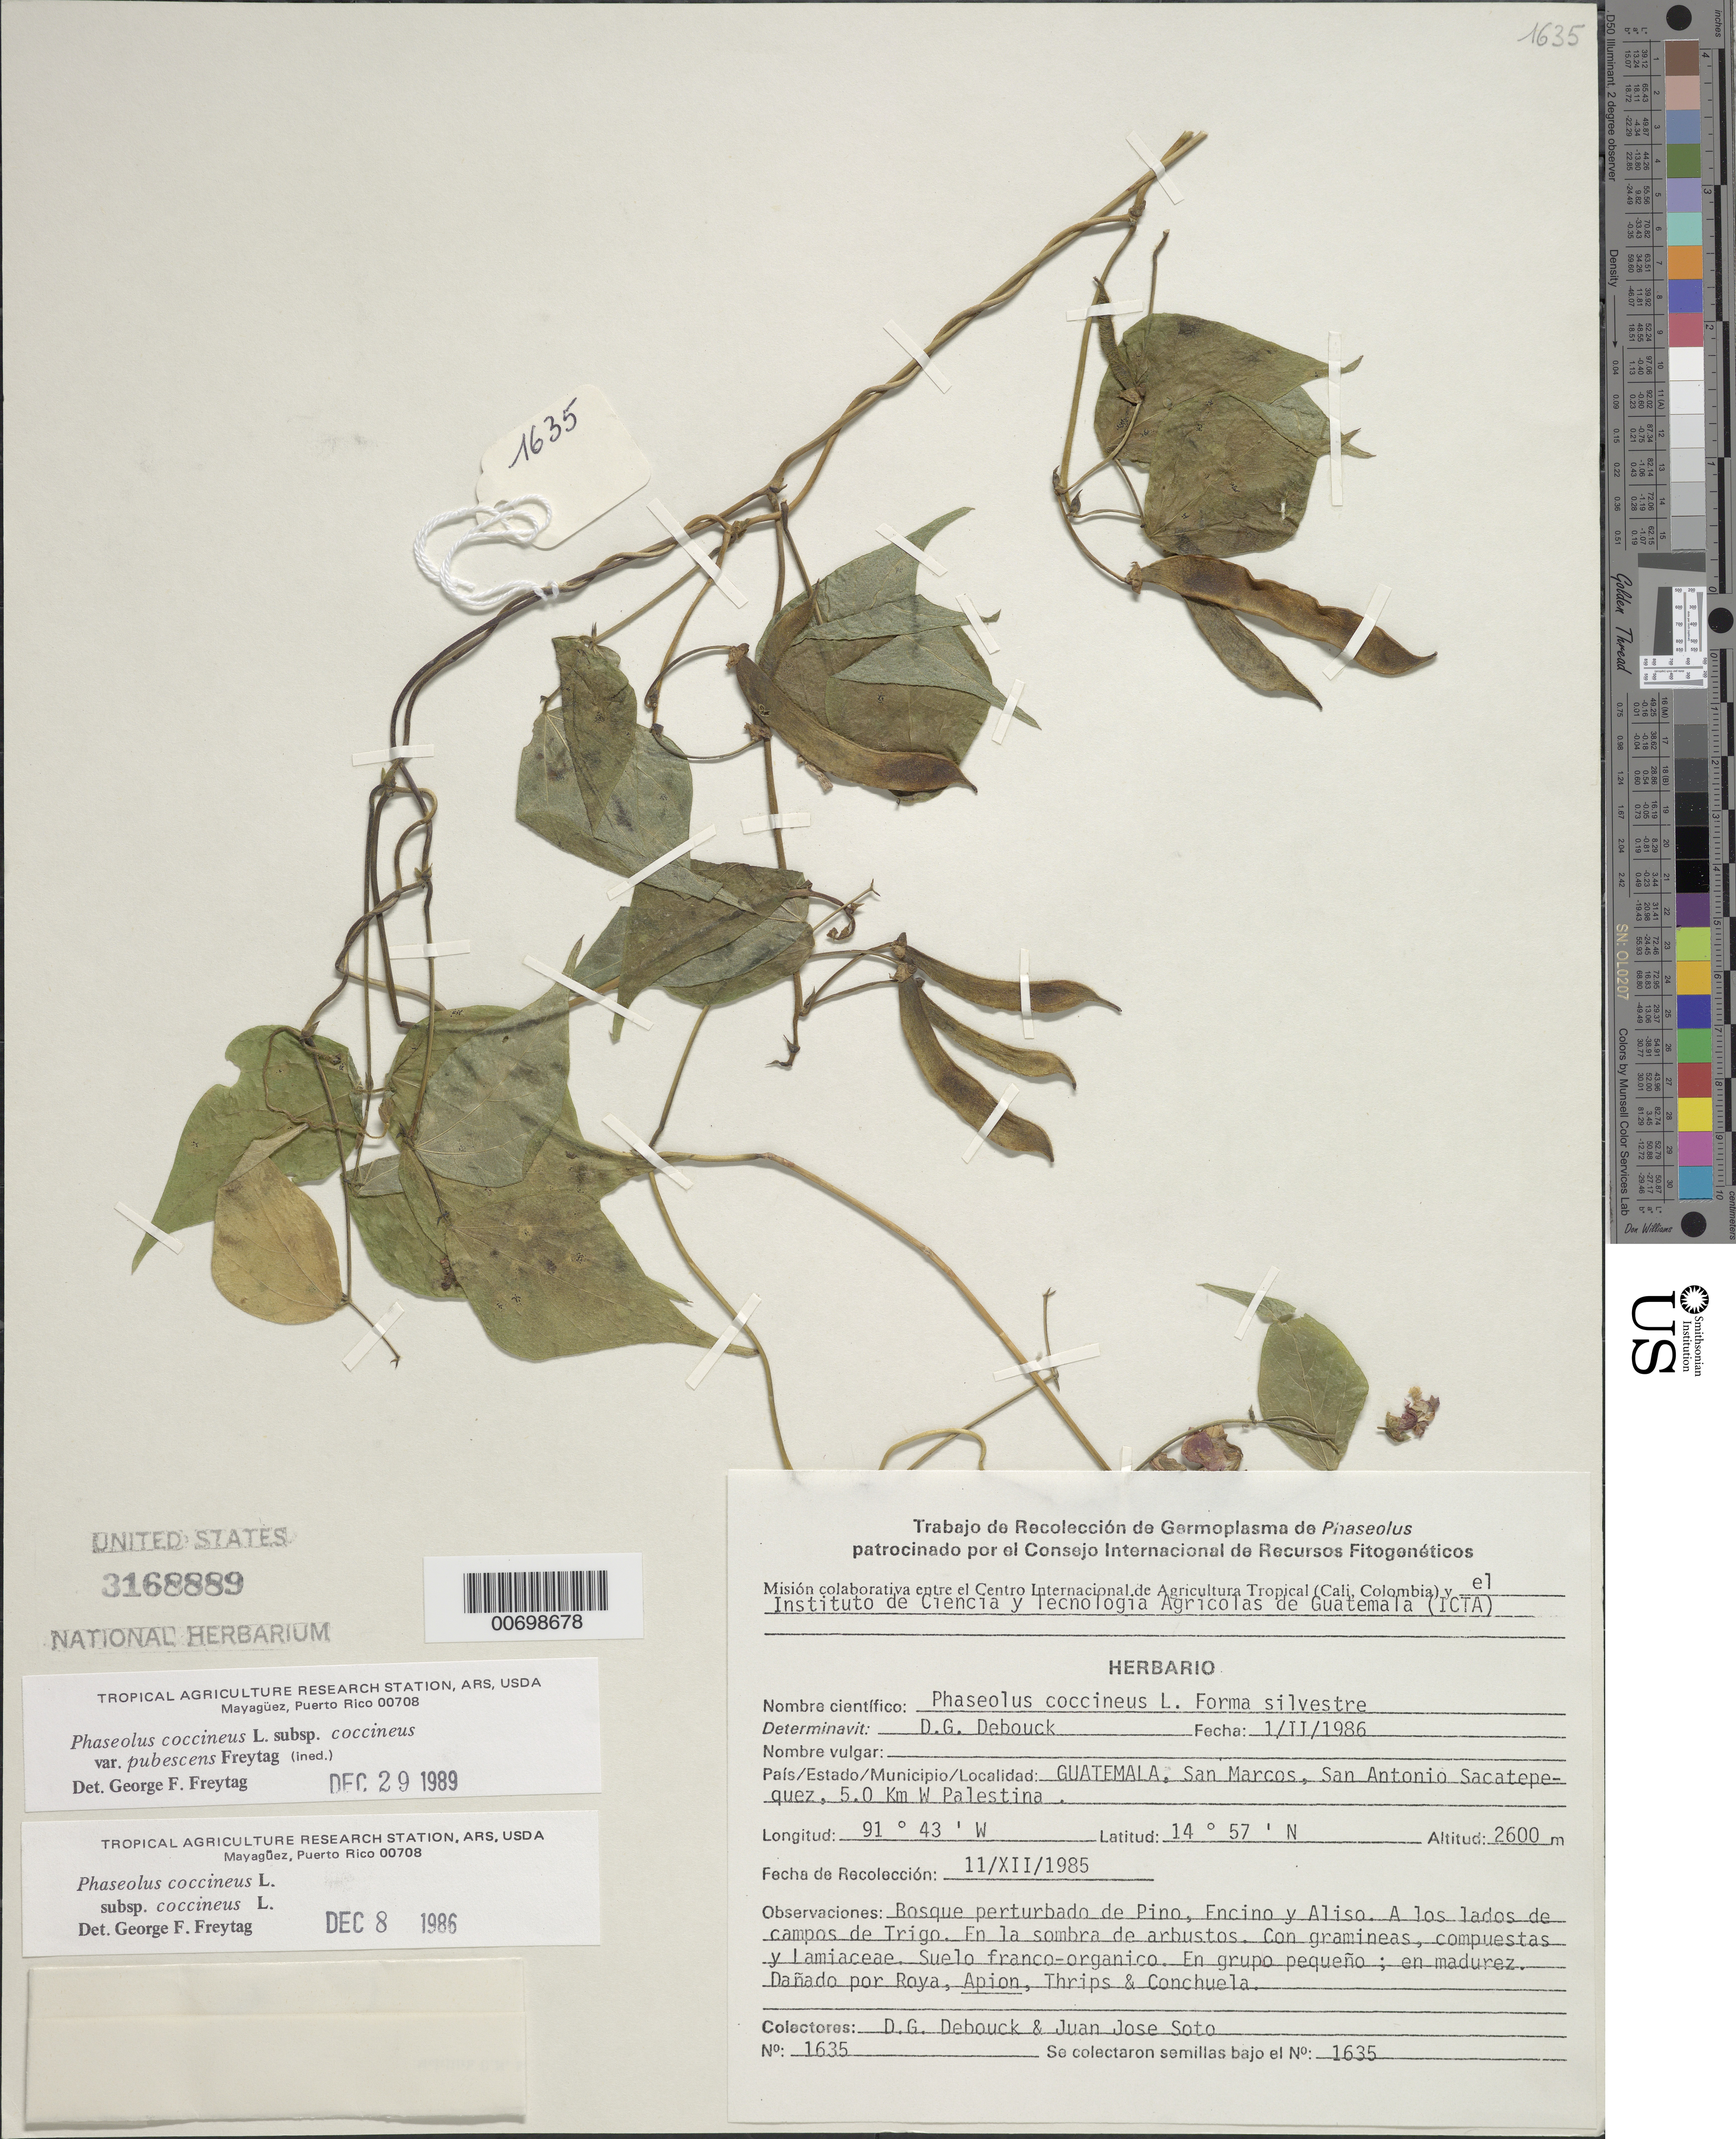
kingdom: Plantae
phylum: Tracheophyta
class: Magnoliopsida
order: Fabales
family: Fabaceae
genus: Phaseolus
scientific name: Phaseolus coccineus var. pubescens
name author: Freytag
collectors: D. Debouck & J. Soto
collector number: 1635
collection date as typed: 11 Dec 1985 or 12 Nov 1985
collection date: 1985-11-12 or 1985-12-11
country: Guatemala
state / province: San Marcos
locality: San Antonio Sacatepequez, 5 km W Palestina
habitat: Bosque perturbado de pino, encino, aliso. A los lados de los campos de trigo. En la sombra de arbustos, con gramineas, compue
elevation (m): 2600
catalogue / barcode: US 3168889